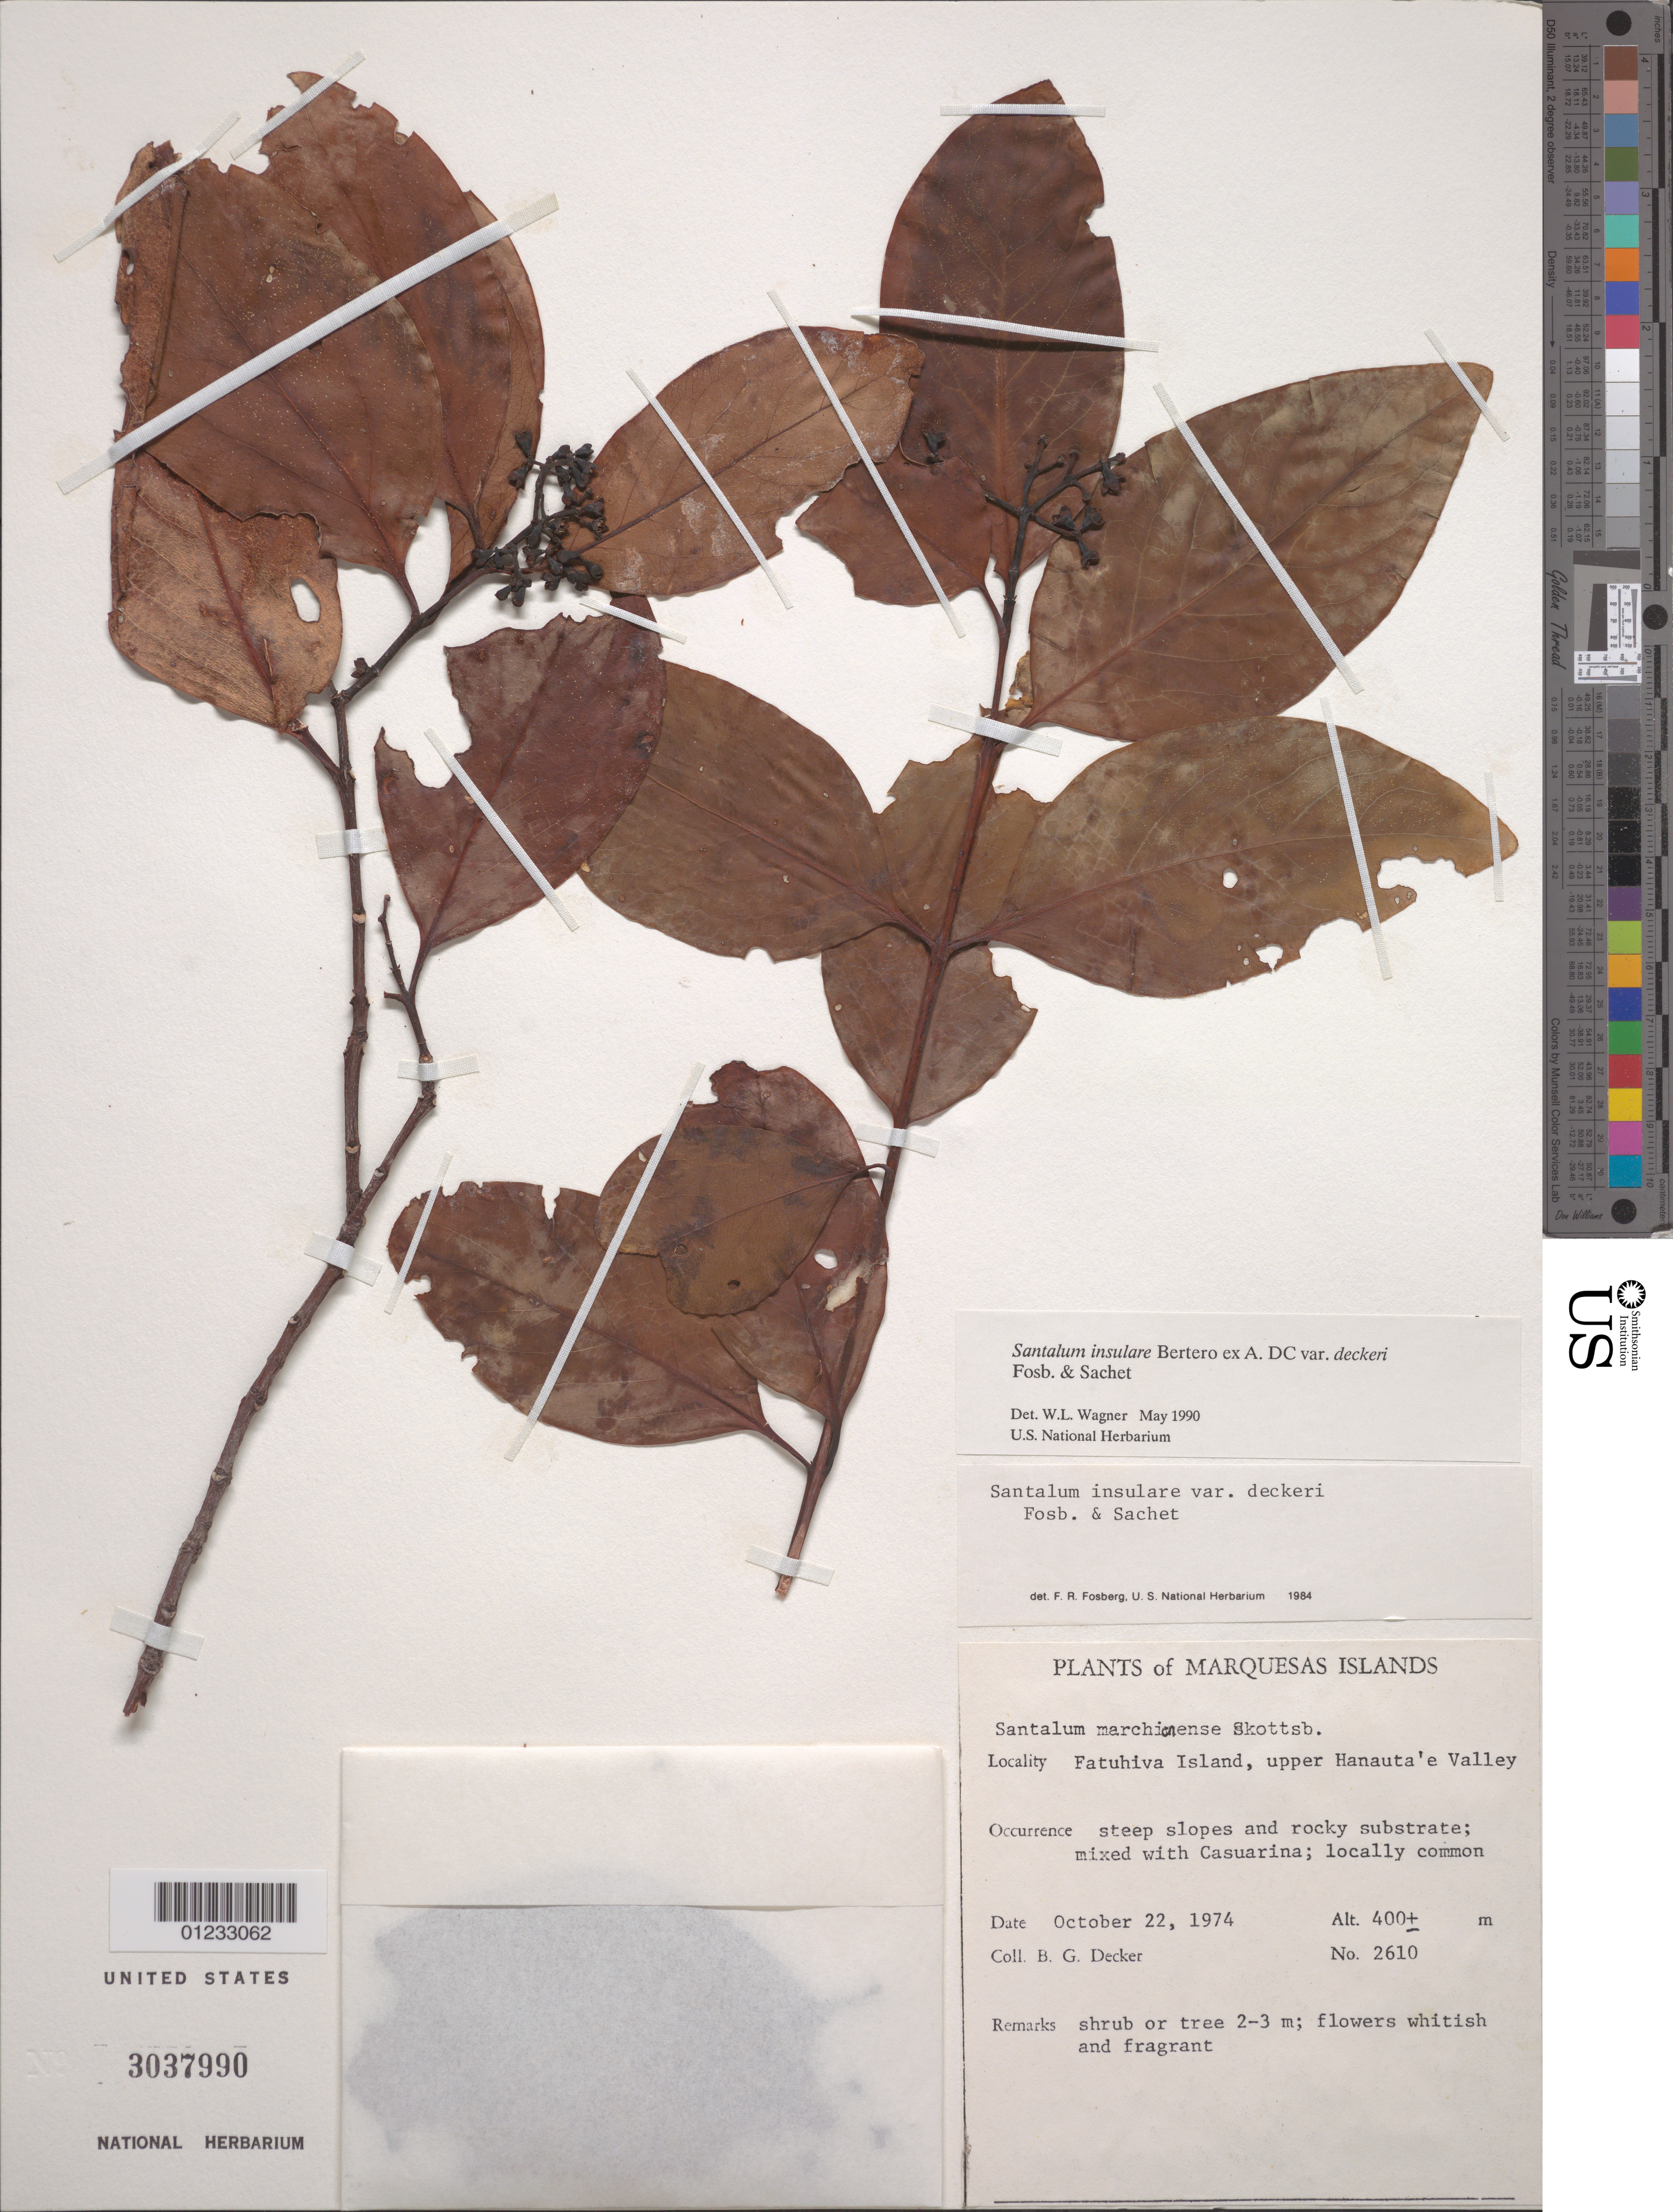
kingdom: Plantae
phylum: Tracheophyta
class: Magnoliopsida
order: Santalales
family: Santalaceae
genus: Santalum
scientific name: Santalum insulare var. marchionense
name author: (Skottsb.) Skottsb.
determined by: Wagner, W. L., (BOT), Smithsonian Institution - National Museum of Natural History (UNITED STATES)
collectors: B. G. Decker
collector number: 2610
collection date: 1974-10-22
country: French Polynesia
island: Fatu Hiva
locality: Upper Hanauta'e Valley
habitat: Steep slopes and rocky substrate; mixed with Casuarina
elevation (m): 400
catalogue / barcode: US 3037990